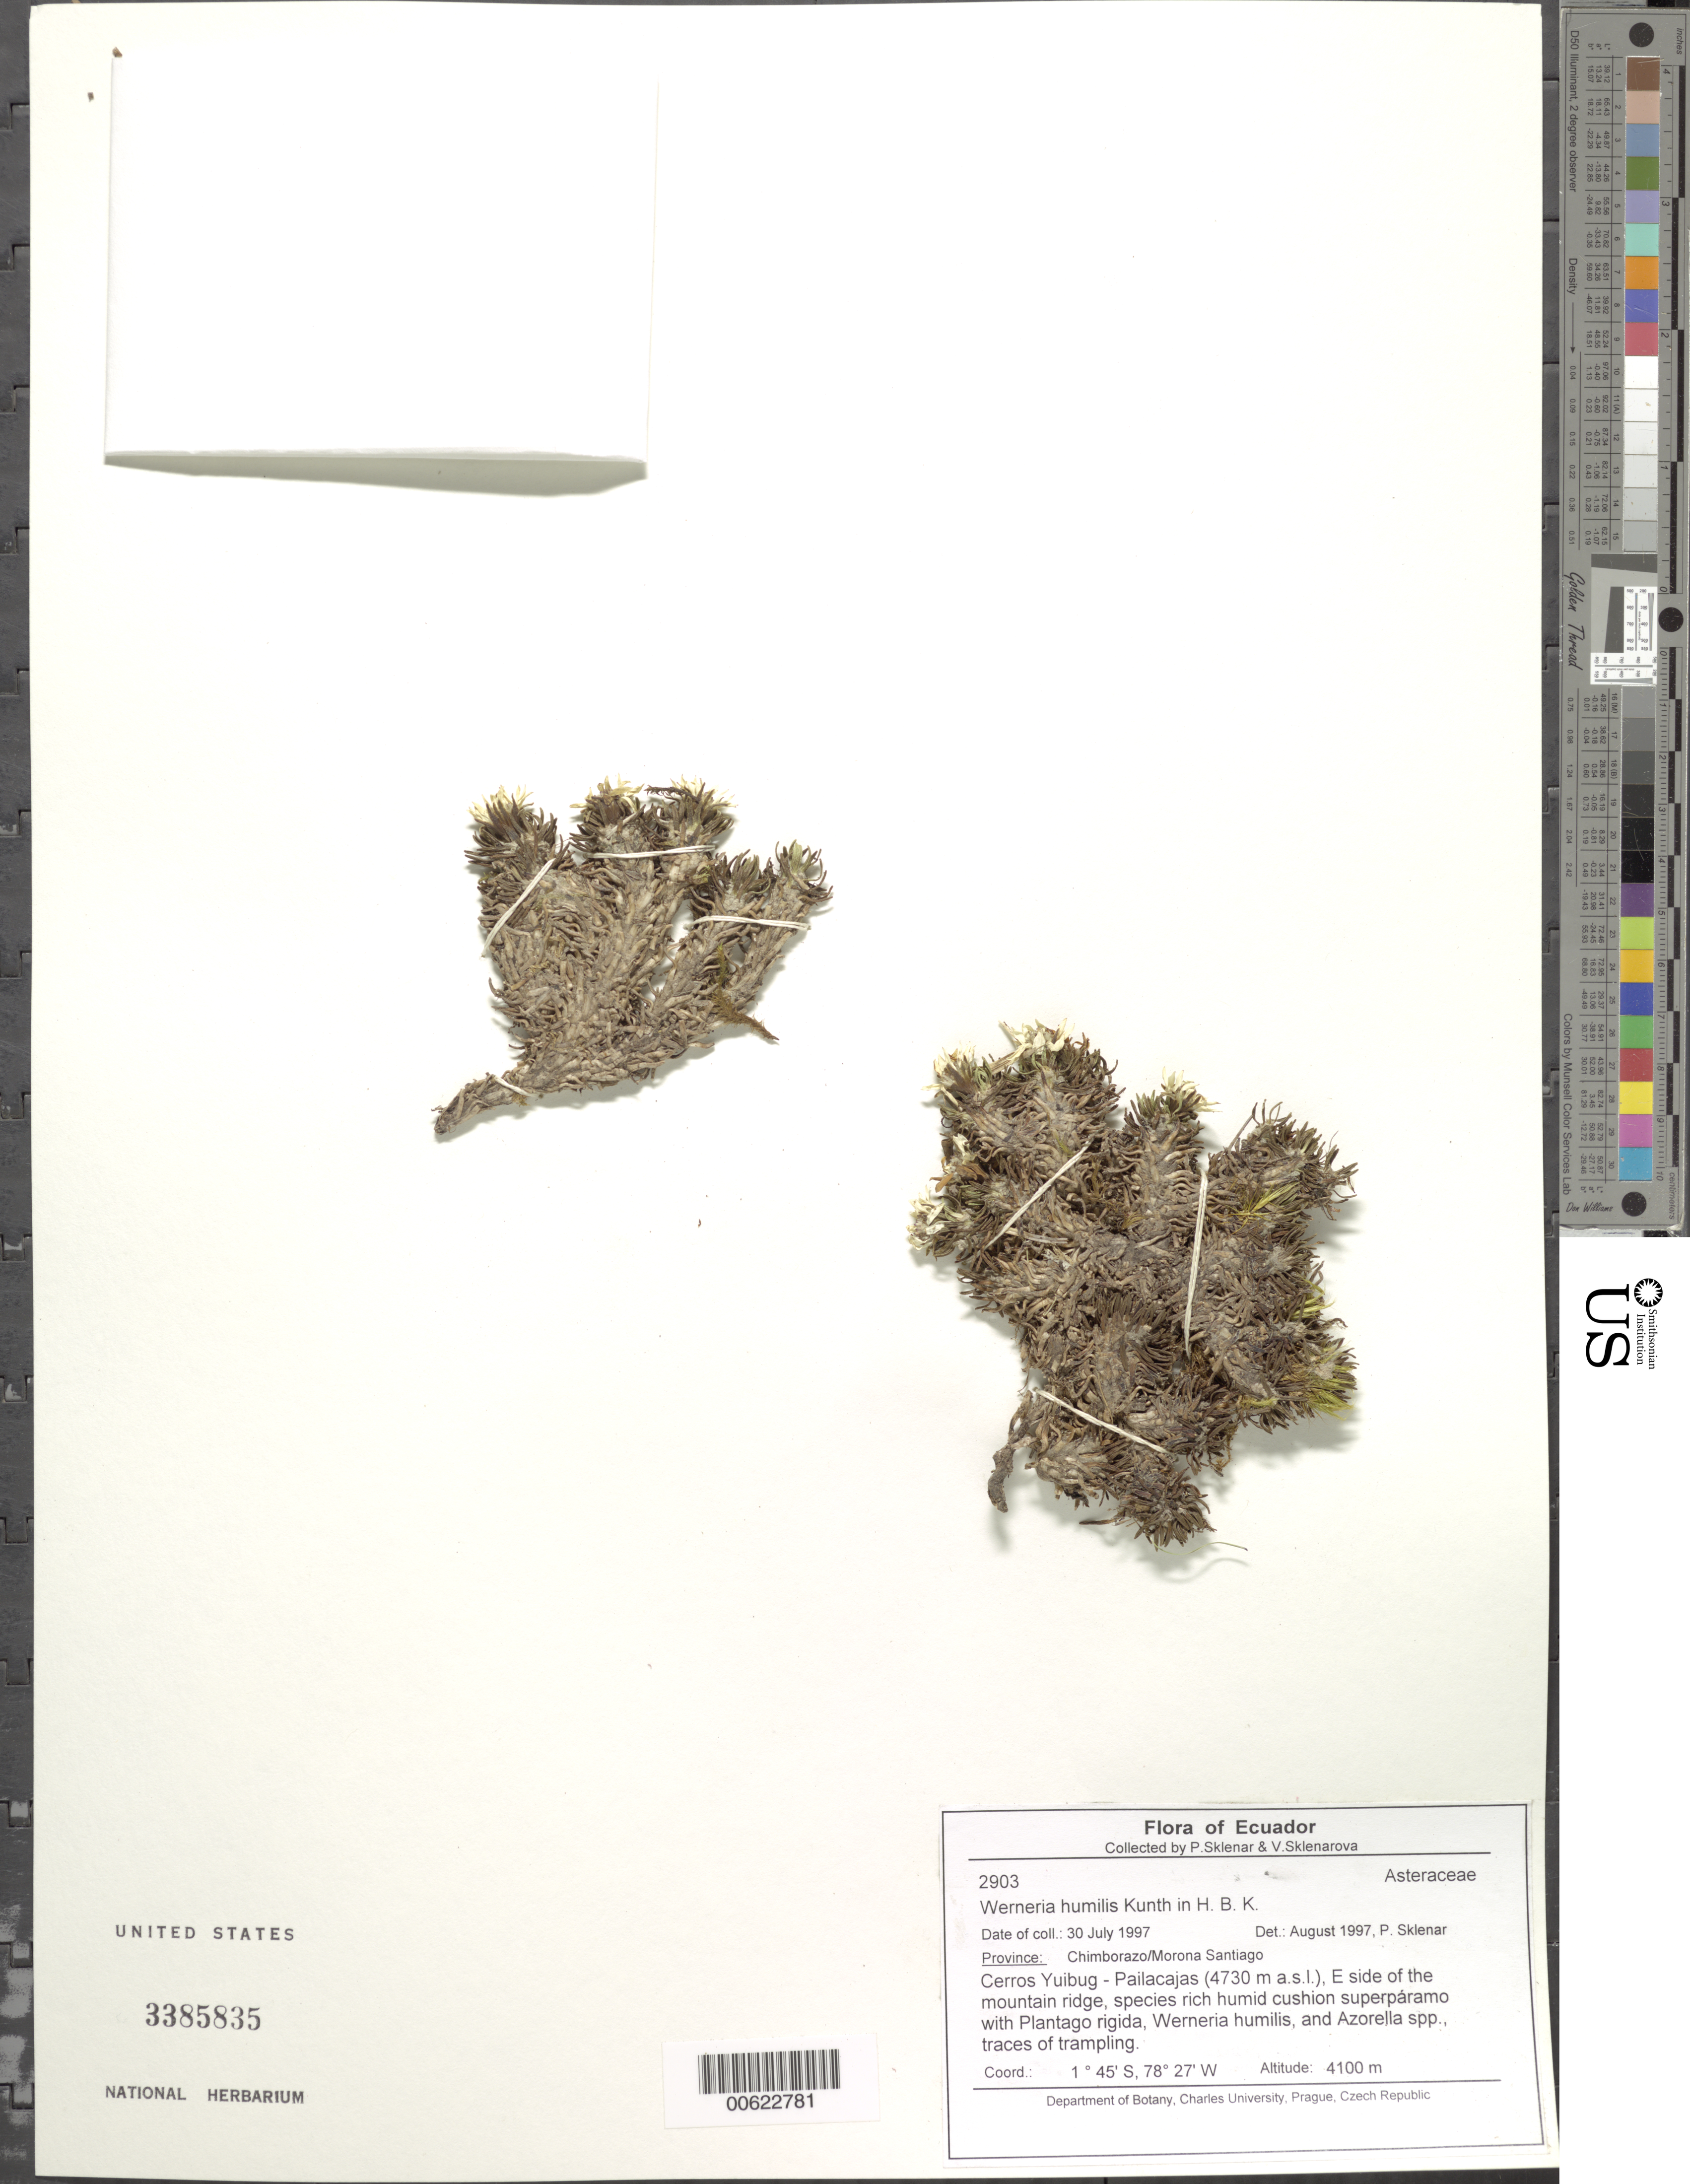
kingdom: Plantae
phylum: Tracheophyta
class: Magnoliopsida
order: Asterales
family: Asteraceae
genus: Xenophyllum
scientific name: Xenophyllum humile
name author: (Kunth) V.A. Funk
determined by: Funk, Vicki A., (BOT), Smithsonian Institution - National Museum of Natural History (UNITED STATES)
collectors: P. Sklenár & V. Sklenárová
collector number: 2903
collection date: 1997-07-30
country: Ecuador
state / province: Chimborazo / Morona-Santiago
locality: Ceros Yuibug; Pailacajas, E side of the mountain ridge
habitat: Species rich humid cushion superparamo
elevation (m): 4100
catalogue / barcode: US 3385835